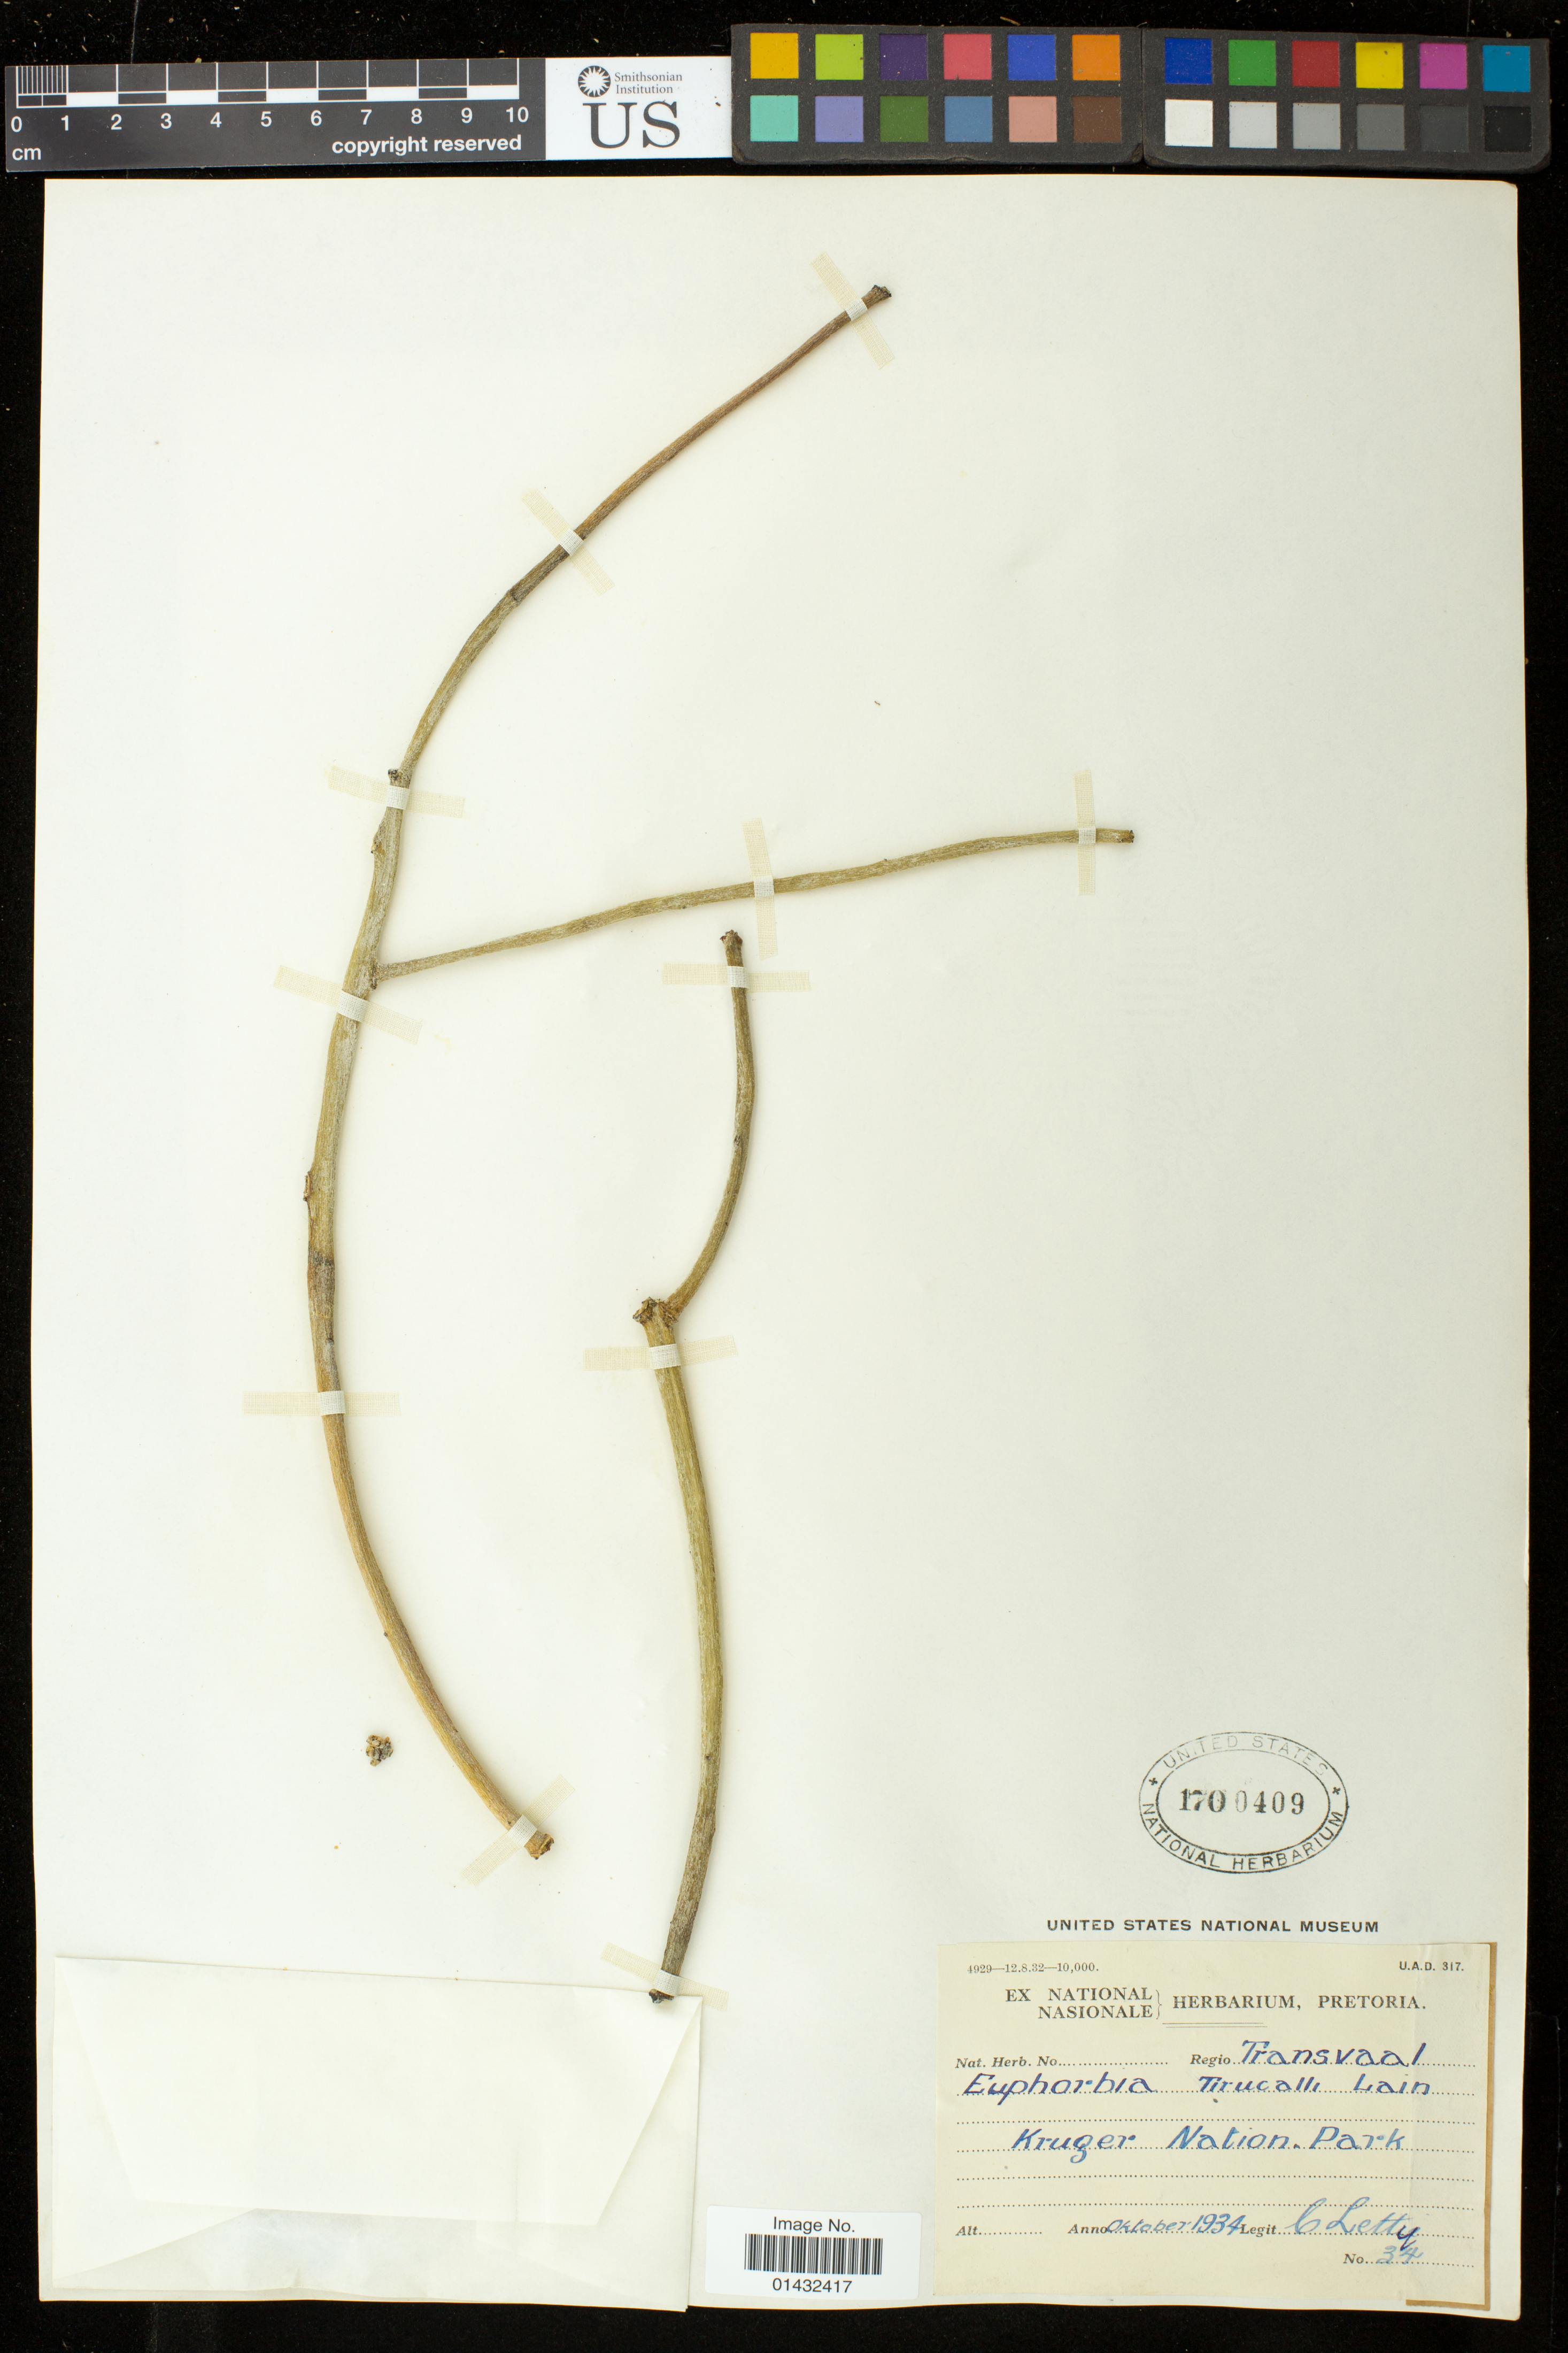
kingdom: Plantae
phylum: Tracheophyta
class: Magnoliopsida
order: Malpighiales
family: Euphorbiaceae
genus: Euphorbia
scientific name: Euphorbia tirucalli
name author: L.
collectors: C. Lettej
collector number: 34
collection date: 1934-10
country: South Africa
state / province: Mpumalanga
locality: Kruger Nation. Park Transvaal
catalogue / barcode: US 1700409